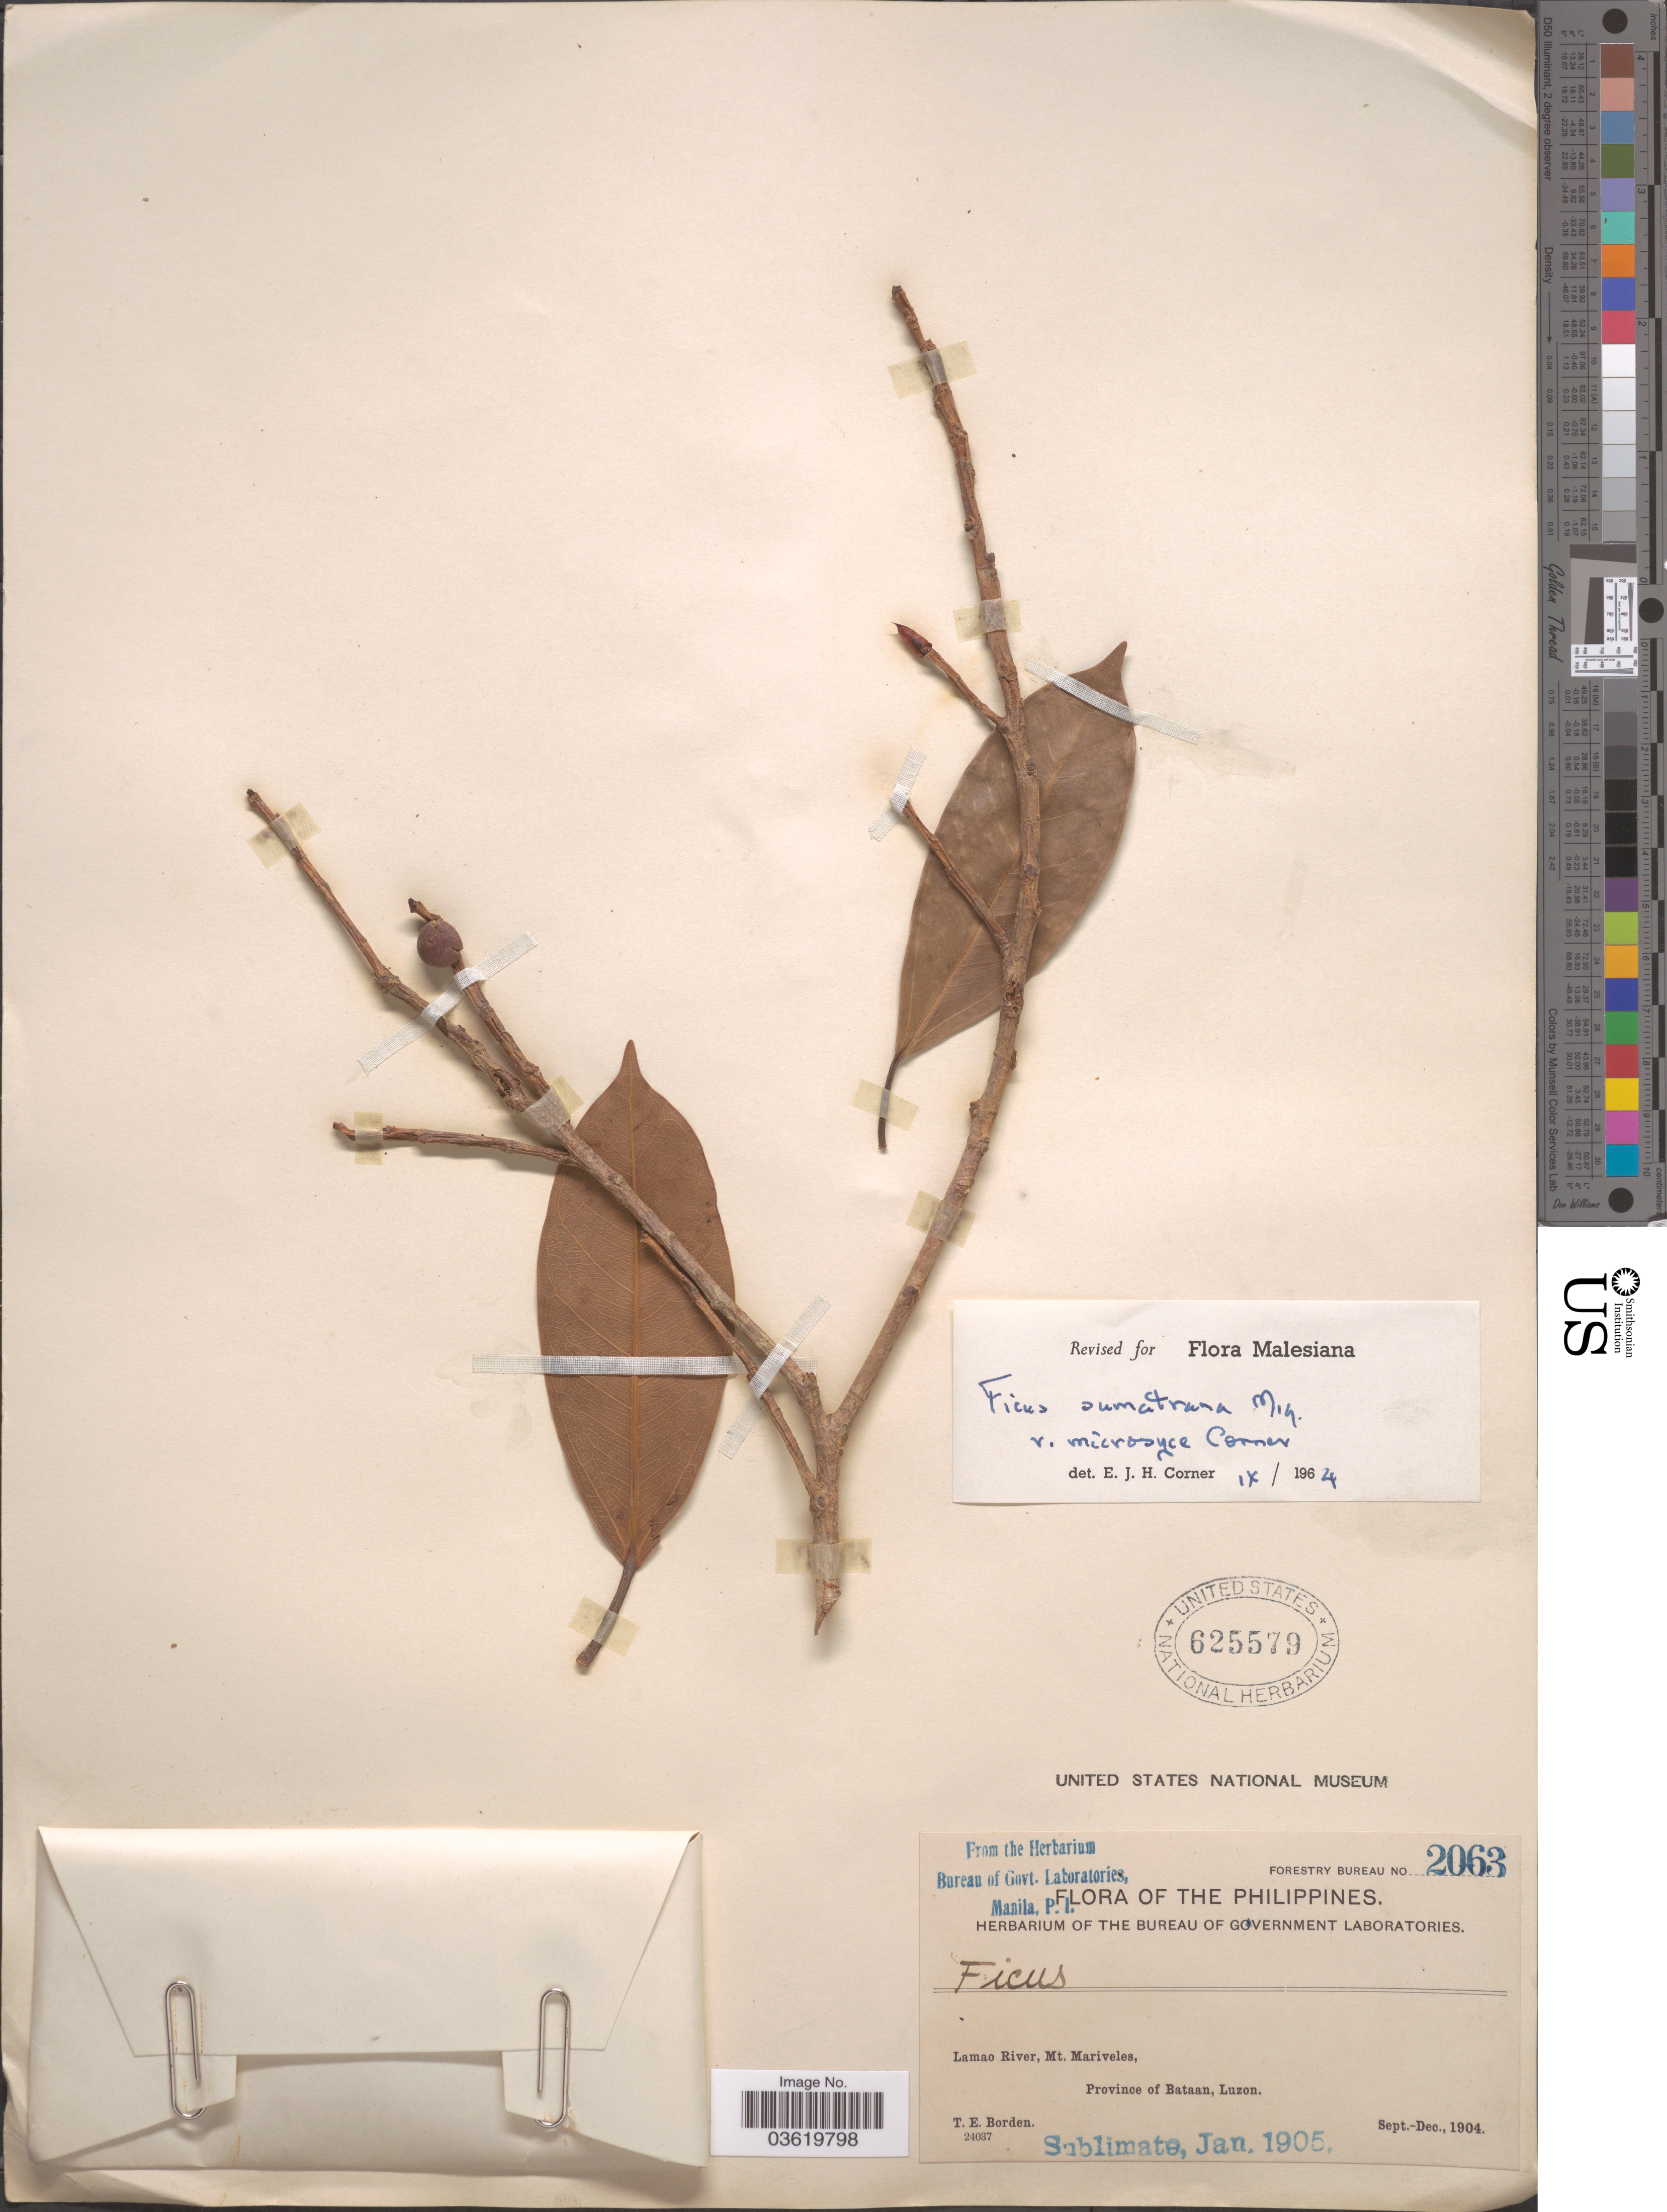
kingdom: Plantae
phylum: Tracheophyta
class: Magnoliopsida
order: Rosales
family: Moraceae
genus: Ficus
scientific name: Ficus sumatrana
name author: Miq.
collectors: T. E. Borden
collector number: Forestry Bureau 2063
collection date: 1904-09/1904-12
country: Philippines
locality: Lamao River, Mt. Mariveles, Province of Bataan, Luzon.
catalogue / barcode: US 625579